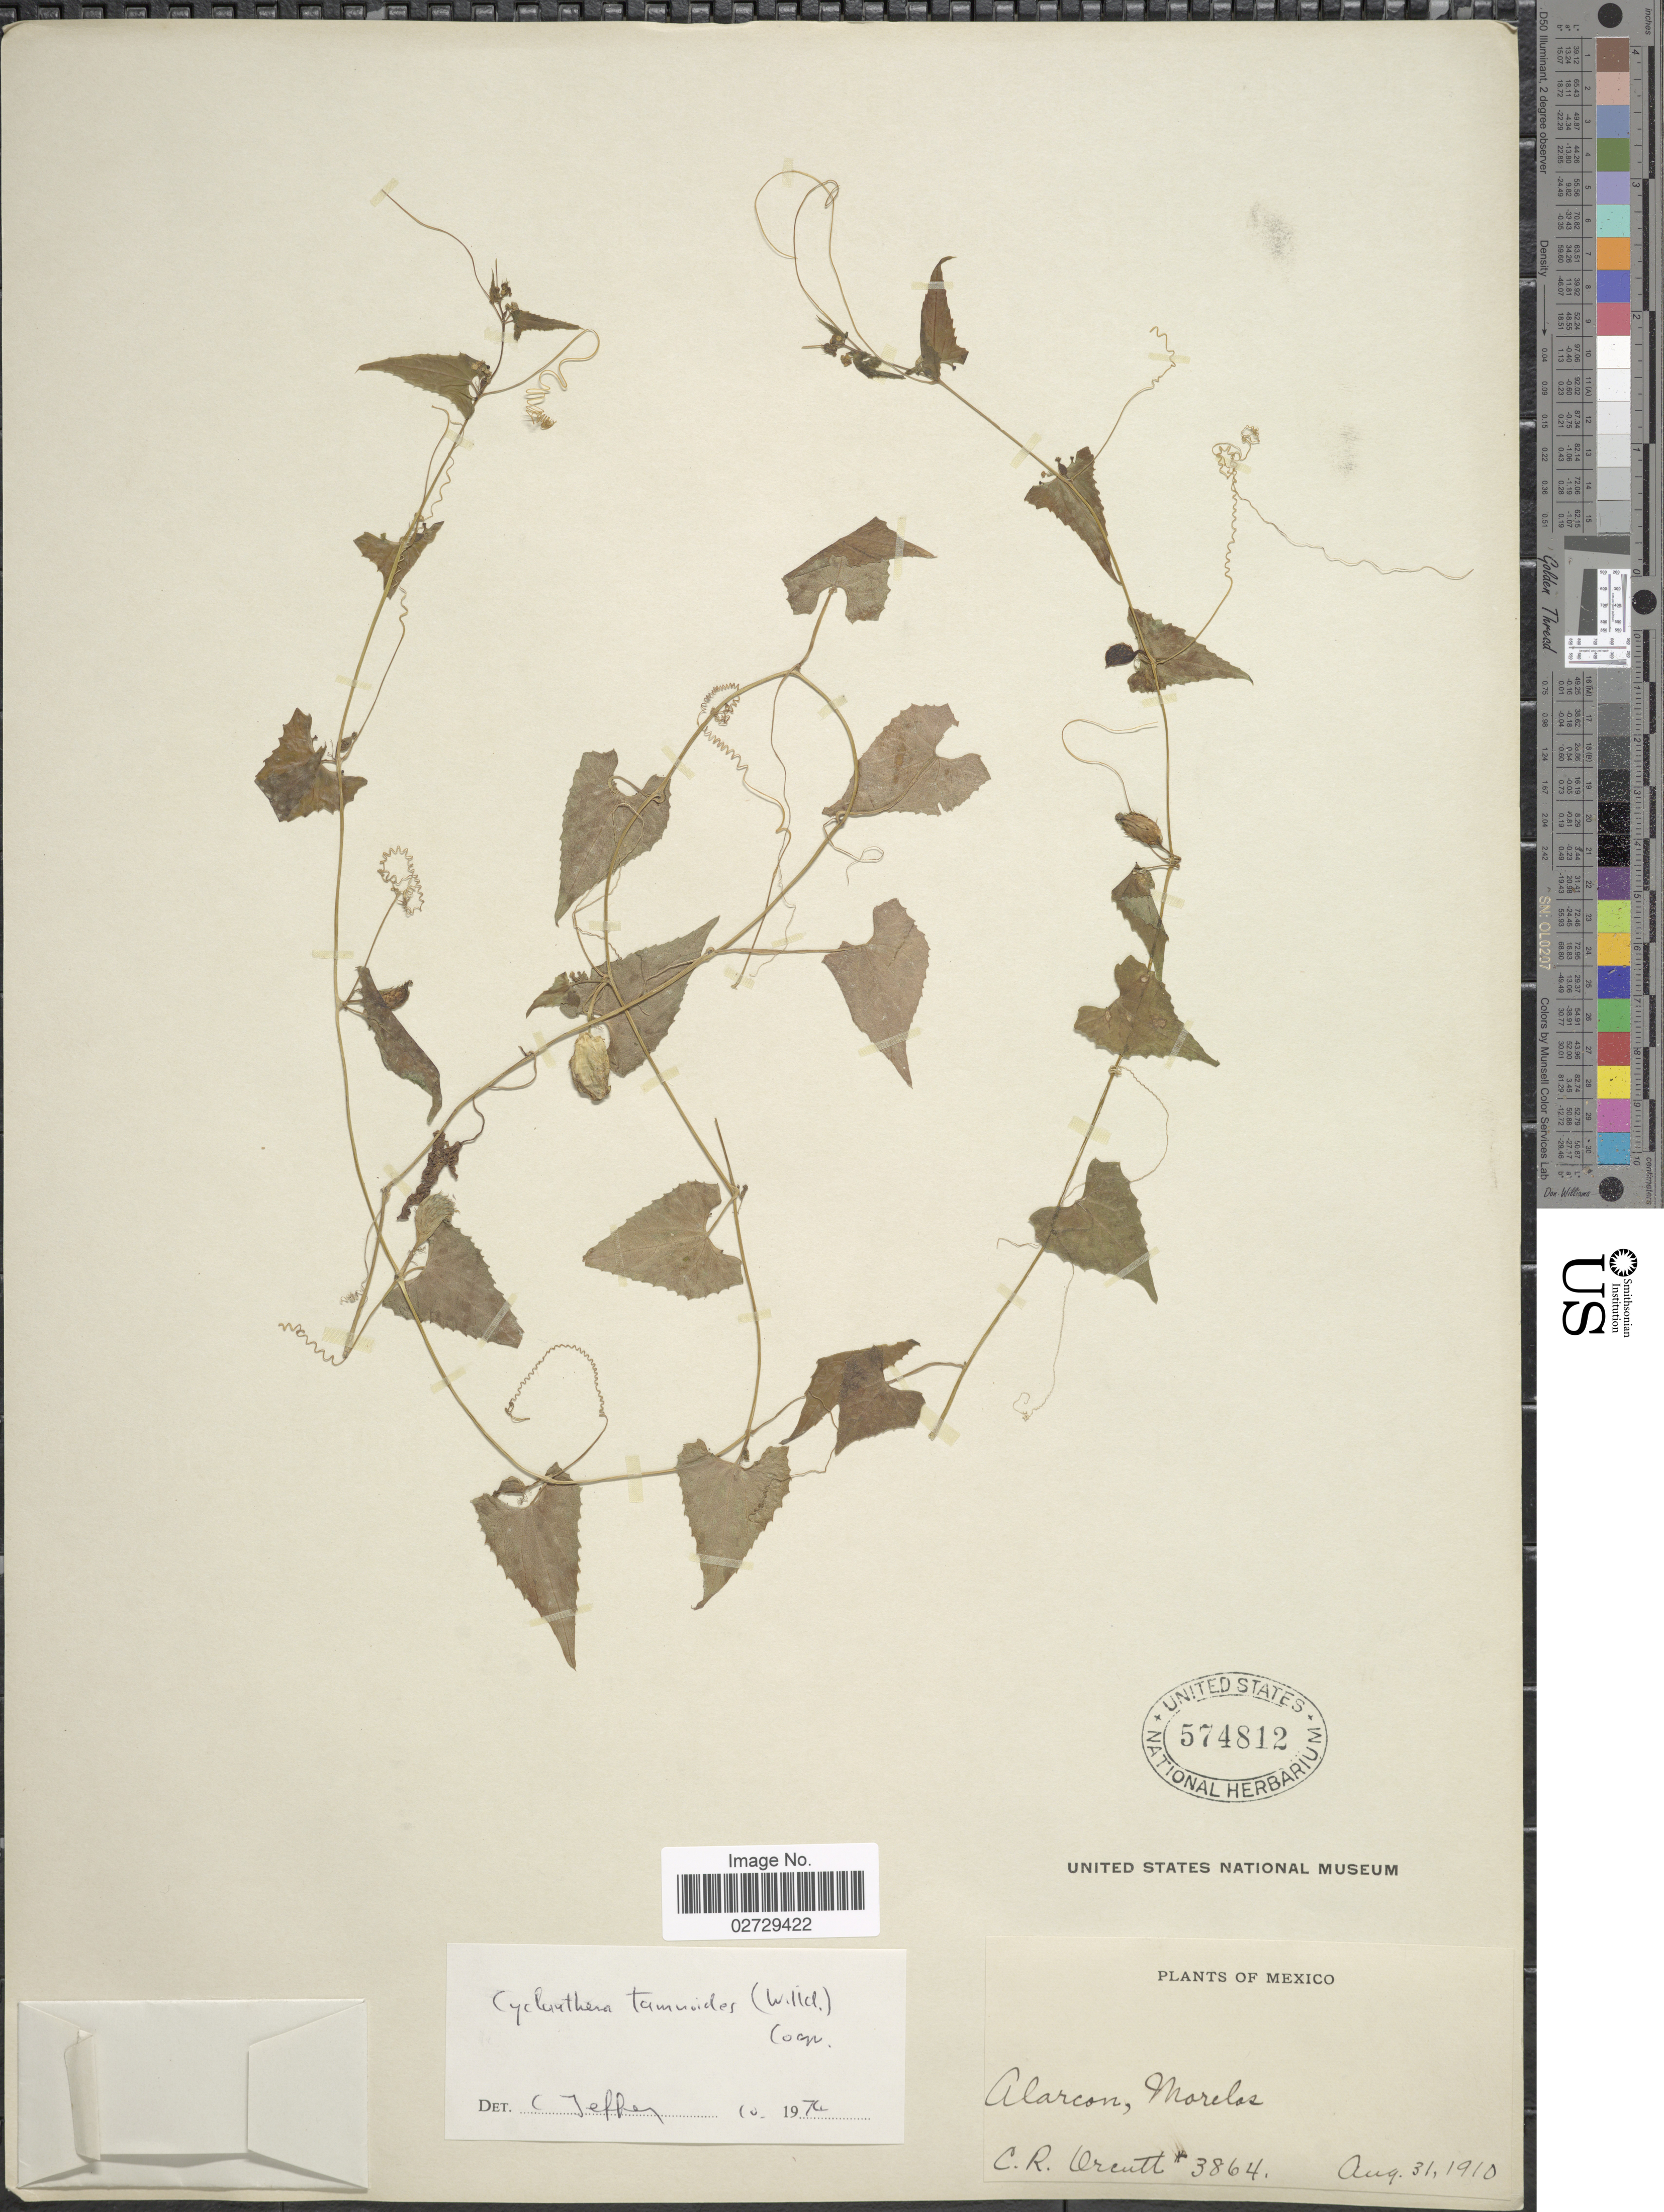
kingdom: Plantae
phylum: Tracheophyta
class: Magnoliopsida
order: Cucurbitales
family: Cucurbitaceae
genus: Cyclanthera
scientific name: Cyclanthera tamnoides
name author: (Willd.) Cogn.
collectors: C. R. Orcutt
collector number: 3864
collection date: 1910-08-31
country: Mexico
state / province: Morelos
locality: Alarcon.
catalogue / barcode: US 574812